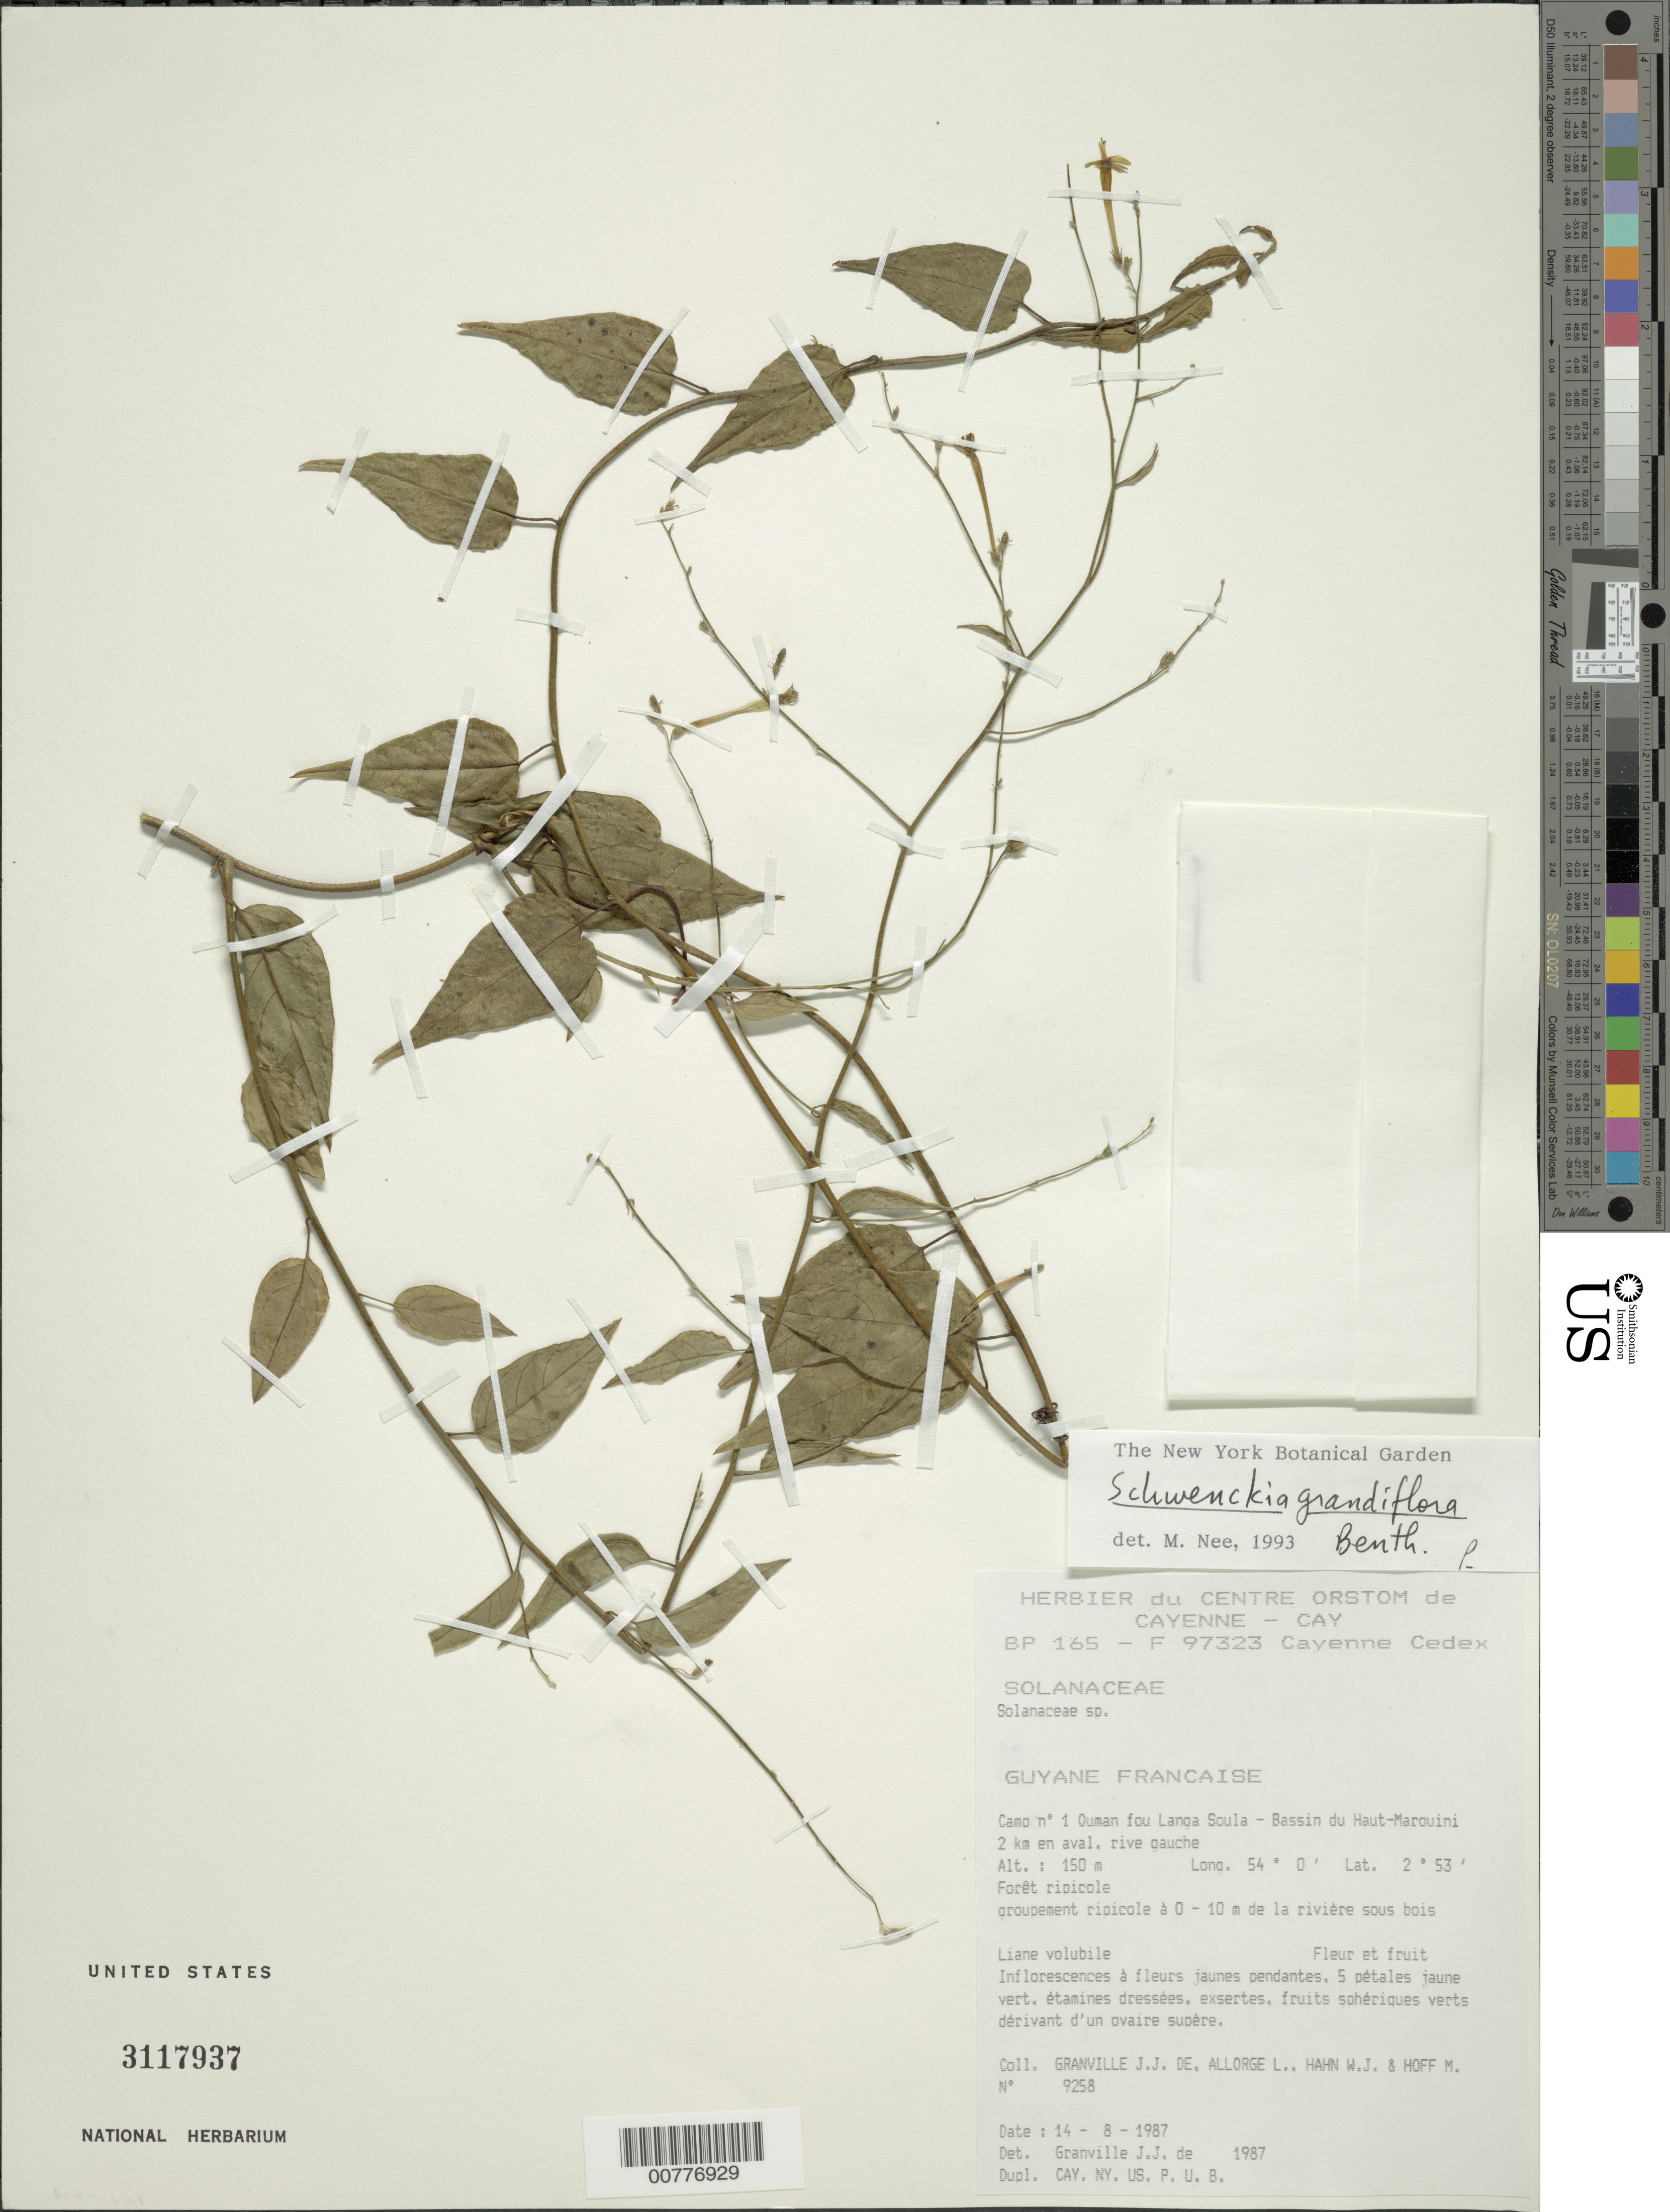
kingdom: Plantae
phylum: Tracheophyta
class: Magnoliopsida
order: Solanales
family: Solanaceae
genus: Schwenckia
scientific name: Schwenckia grandiflora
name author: Benth.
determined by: Nee, Michael H.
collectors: J.-J. de Granville, L. Allorge, W. J. Hahn & M. Hoff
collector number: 9258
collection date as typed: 14-Aug-87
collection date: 1987-08-14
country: French Guiana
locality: Camp #1, Ouman fou Langa Soula, Bassin du Haut-Marouini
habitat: Forêt ripicole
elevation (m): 150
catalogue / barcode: US 3117937